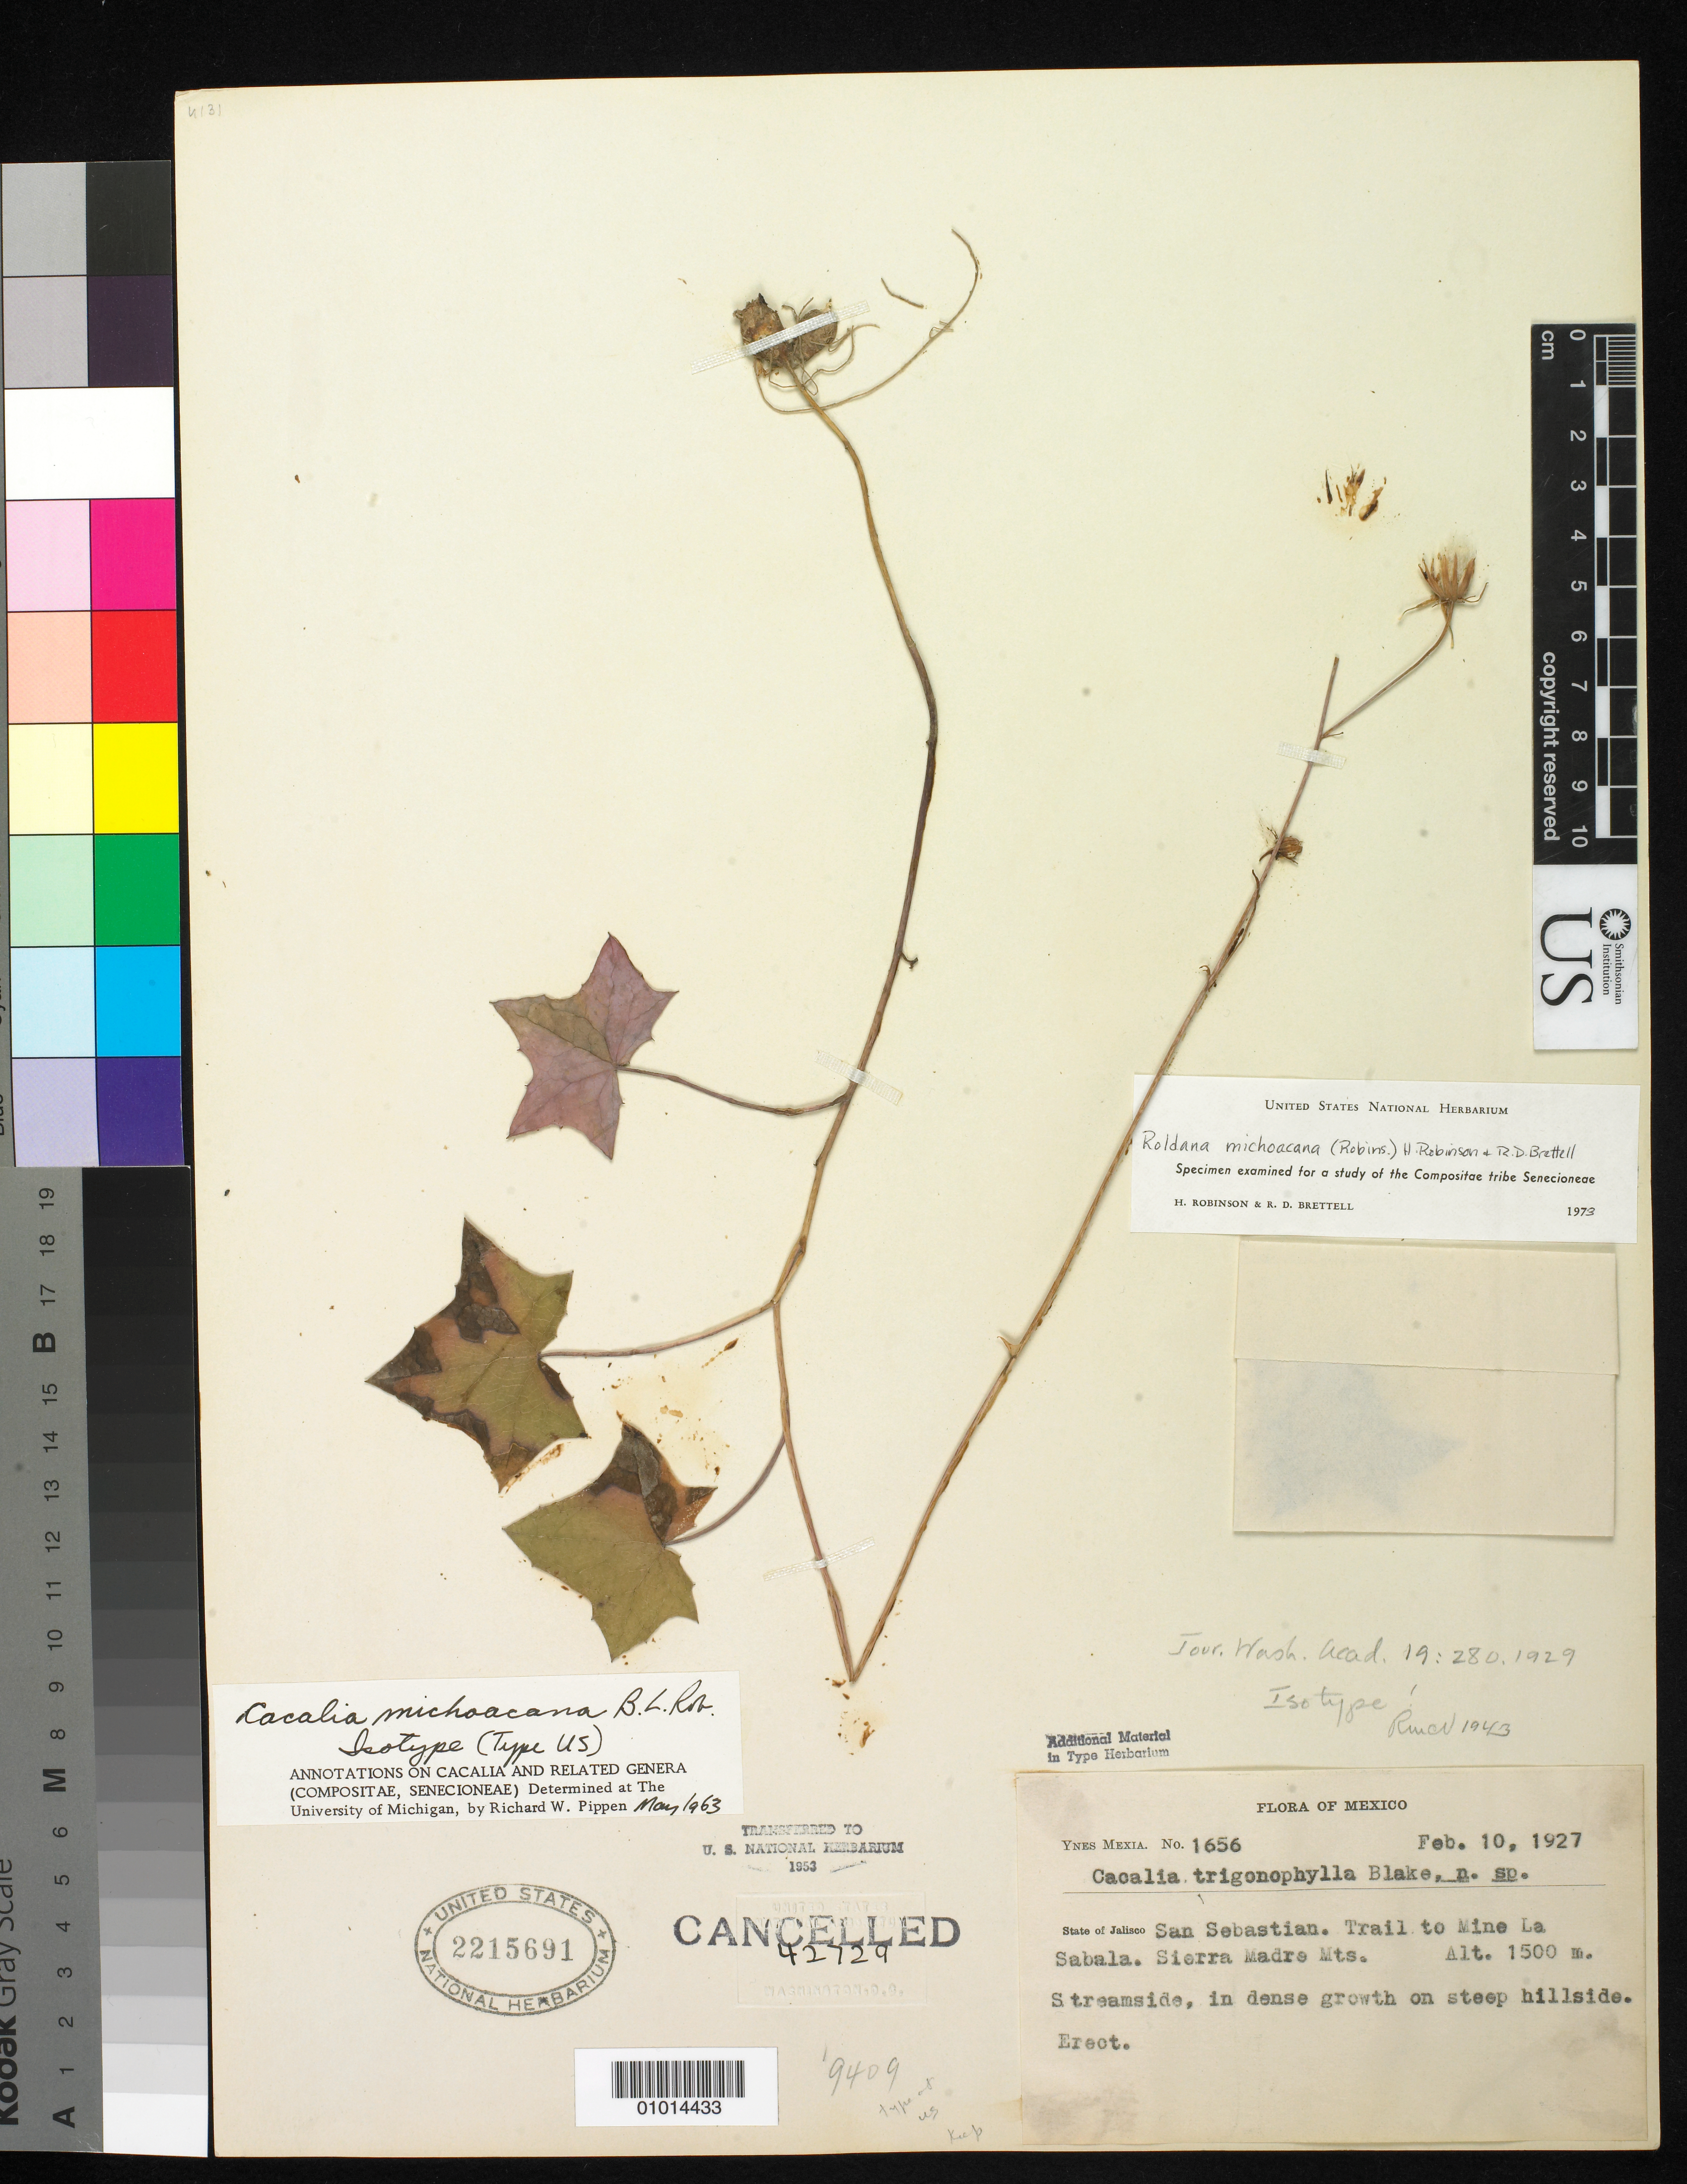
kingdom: Plantae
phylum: Tracheophyta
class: Magnoliopsida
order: Asterales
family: Asteraceae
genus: Cacalia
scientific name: Cacalia trigonophylla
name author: S.F. Blake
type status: Isotype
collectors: Y. Mexia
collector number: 1656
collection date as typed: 10 Feb 1927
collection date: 1927-02-10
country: Mexico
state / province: Jalisco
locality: San Sebastian, trail to La Sabala Mine, Sierra Madre Occidental.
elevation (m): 1500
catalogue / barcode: US 2215691